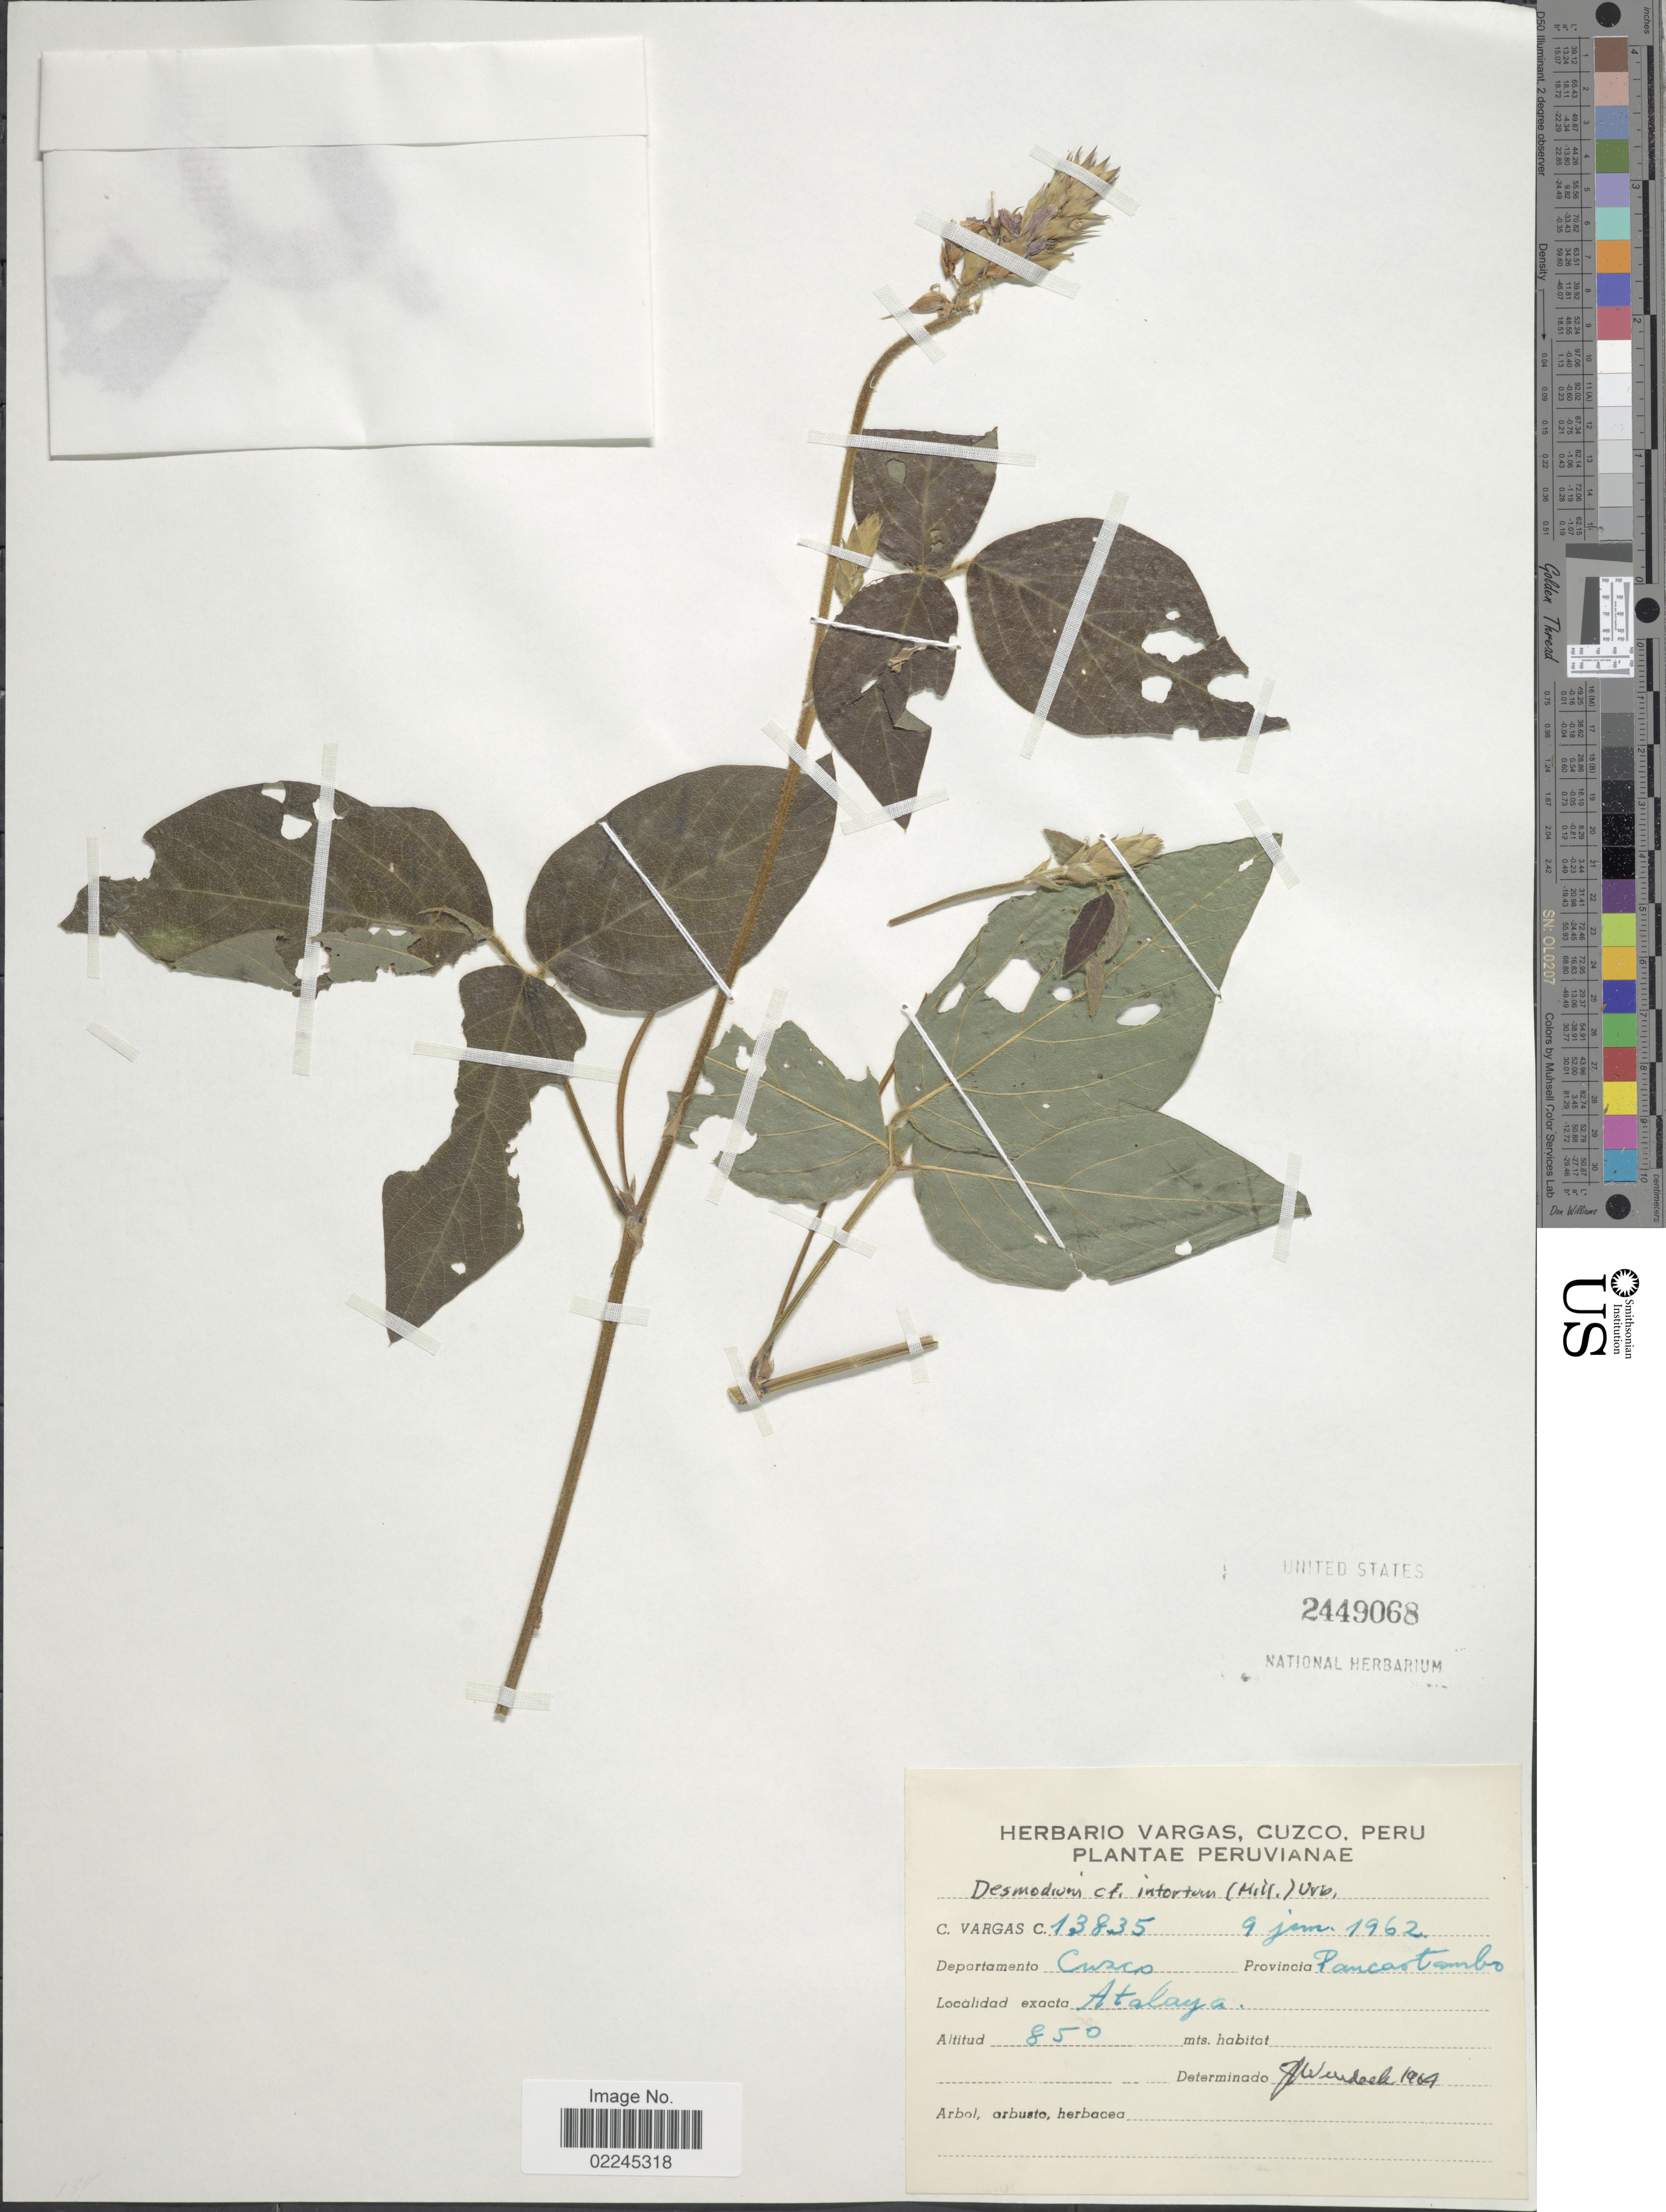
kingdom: Plantae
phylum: Tracheophyta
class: Magnoliopsida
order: Fabales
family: Fabaceae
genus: Desmodium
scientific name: Desmodium intortum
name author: (Mill.) Urb.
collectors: C. Vargas Calderón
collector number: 13835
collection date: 1962-06-09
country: Peru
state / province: Cusco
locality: Peruvianae. Departamento Cuzco. Provincia Paucartambo. Atalaya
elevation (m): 850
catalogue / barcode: US 2449068